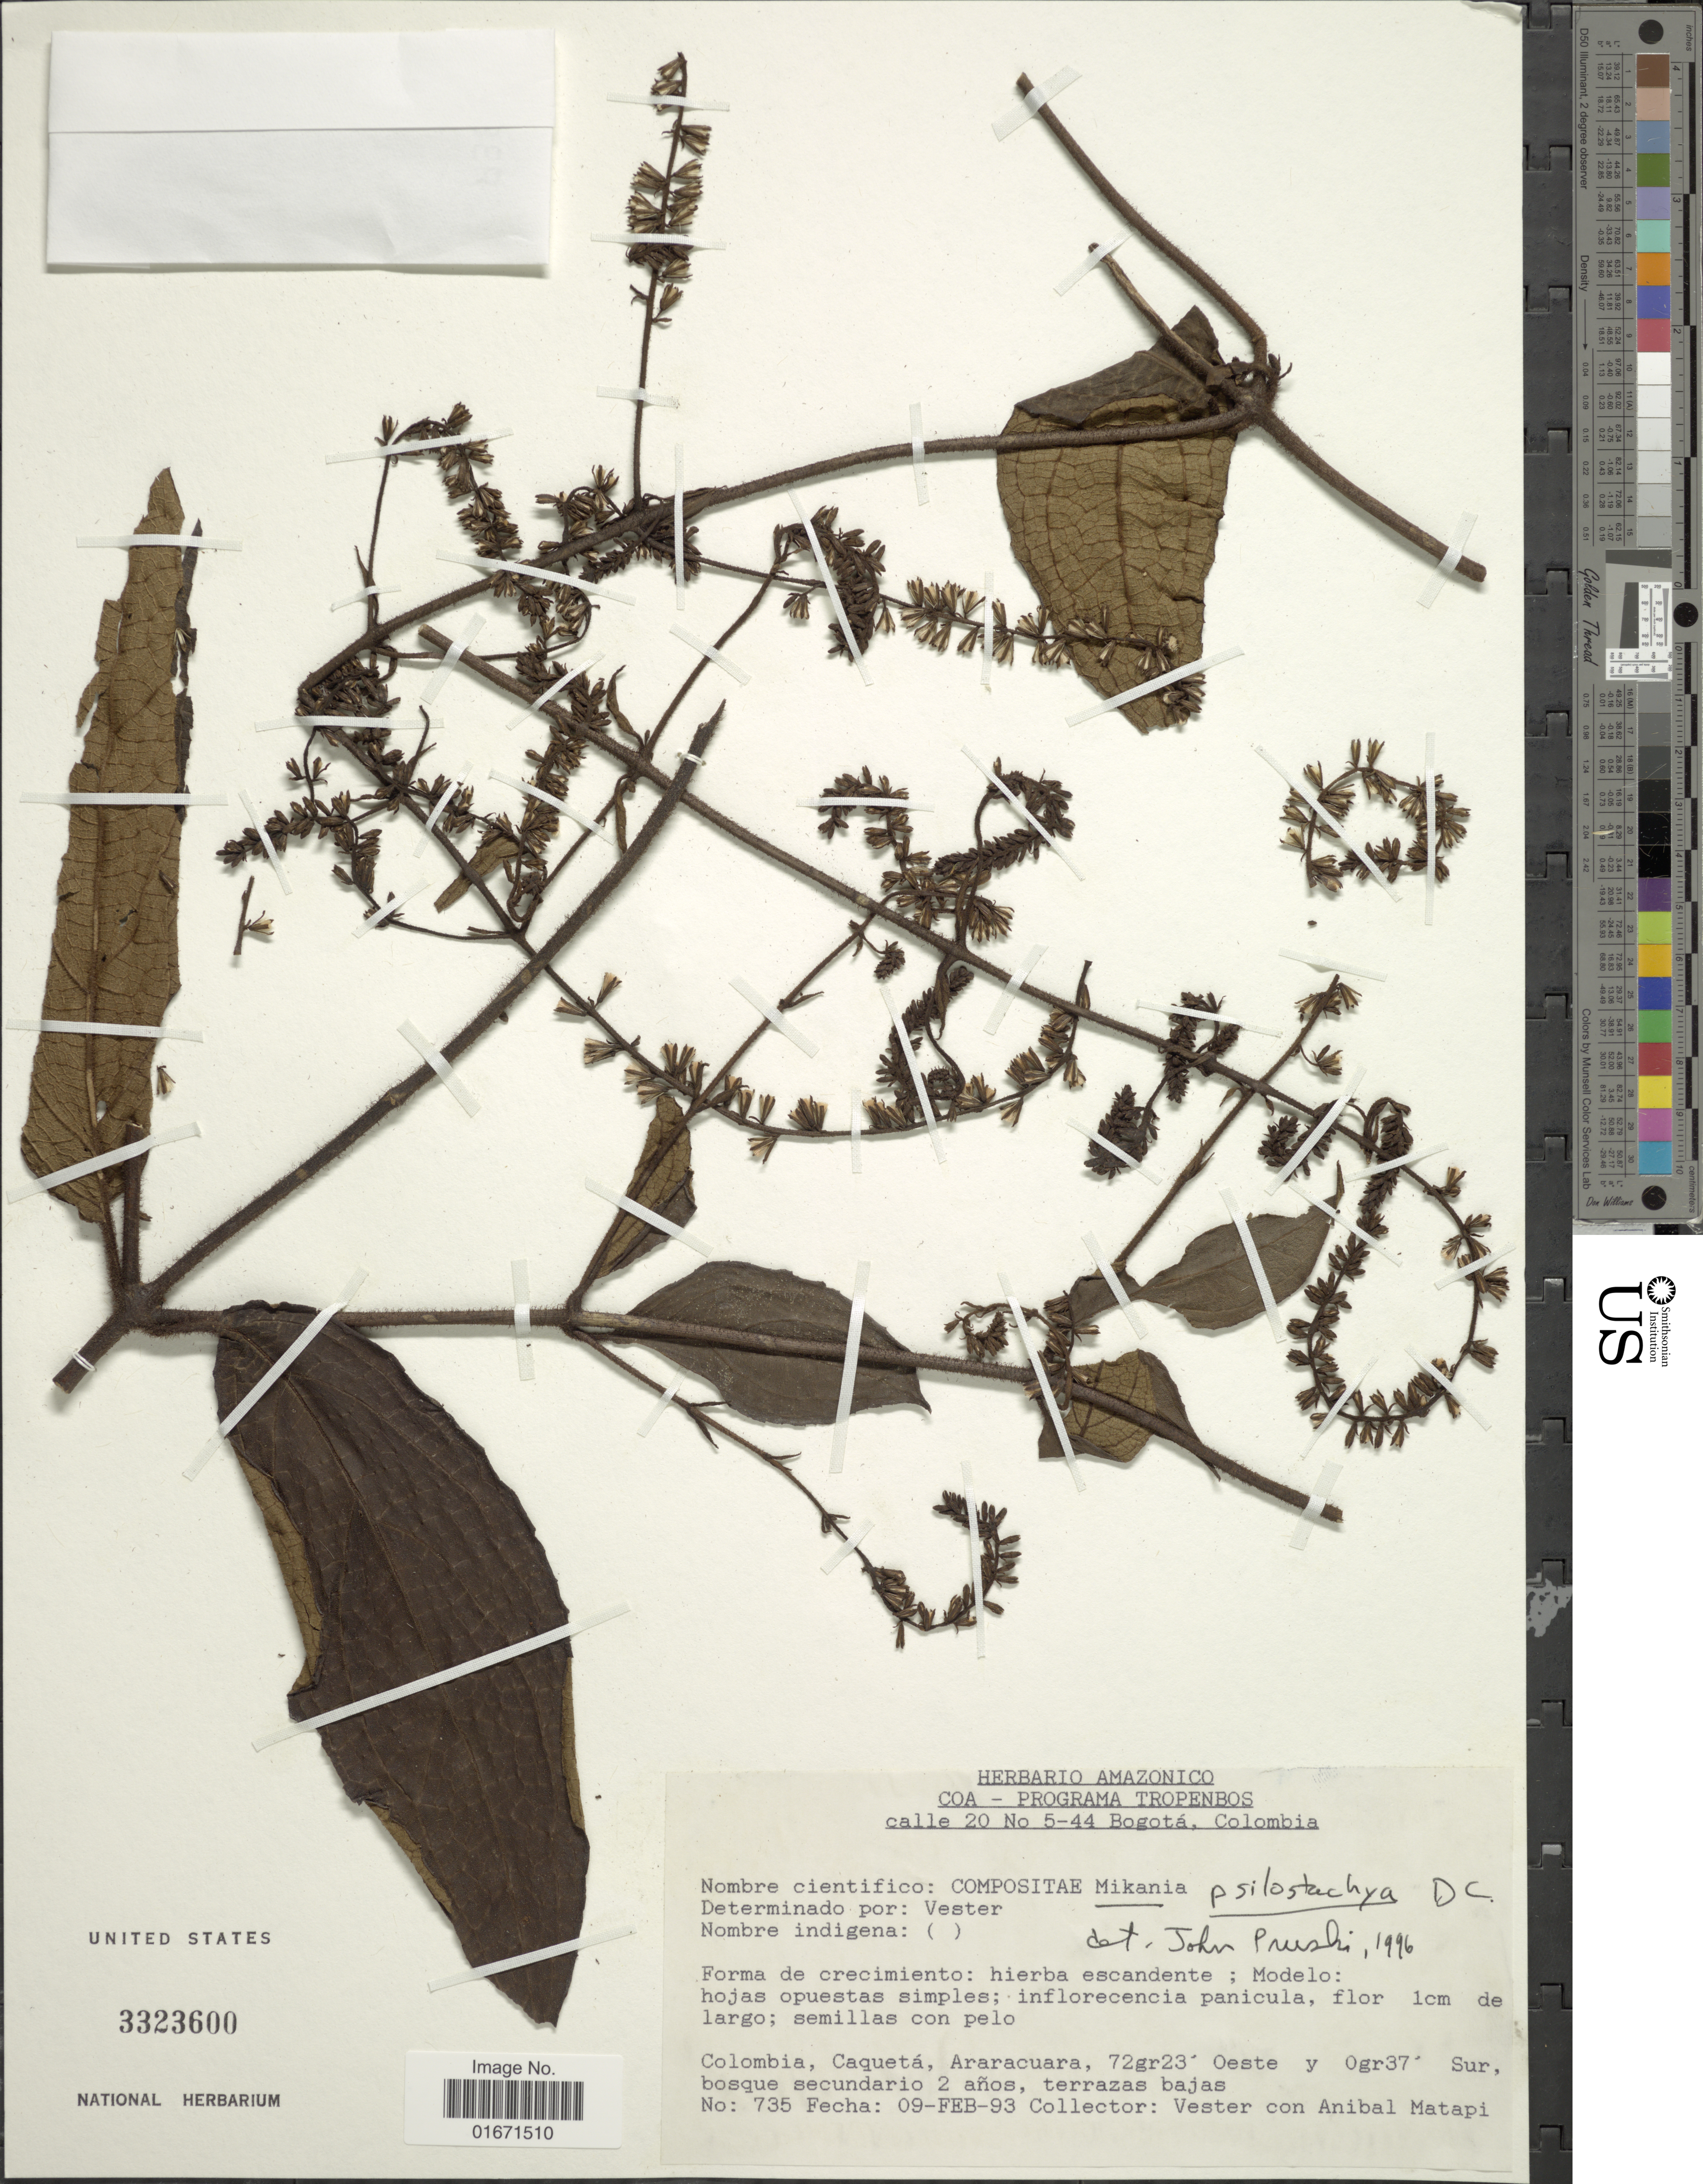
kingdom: Plantae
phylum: Tracheophyta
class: Magnoliopsida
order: Asterales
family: Asteraceae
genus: Mikania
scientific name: Mikania psilostachya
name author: DC.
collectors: -. Vester & A. Matapi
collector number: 735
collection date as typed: Transcribed d/m/y: 9/2/93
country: Colombia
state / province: Caquetá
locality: Caquetá, Araracuara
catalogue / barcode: US 3323600